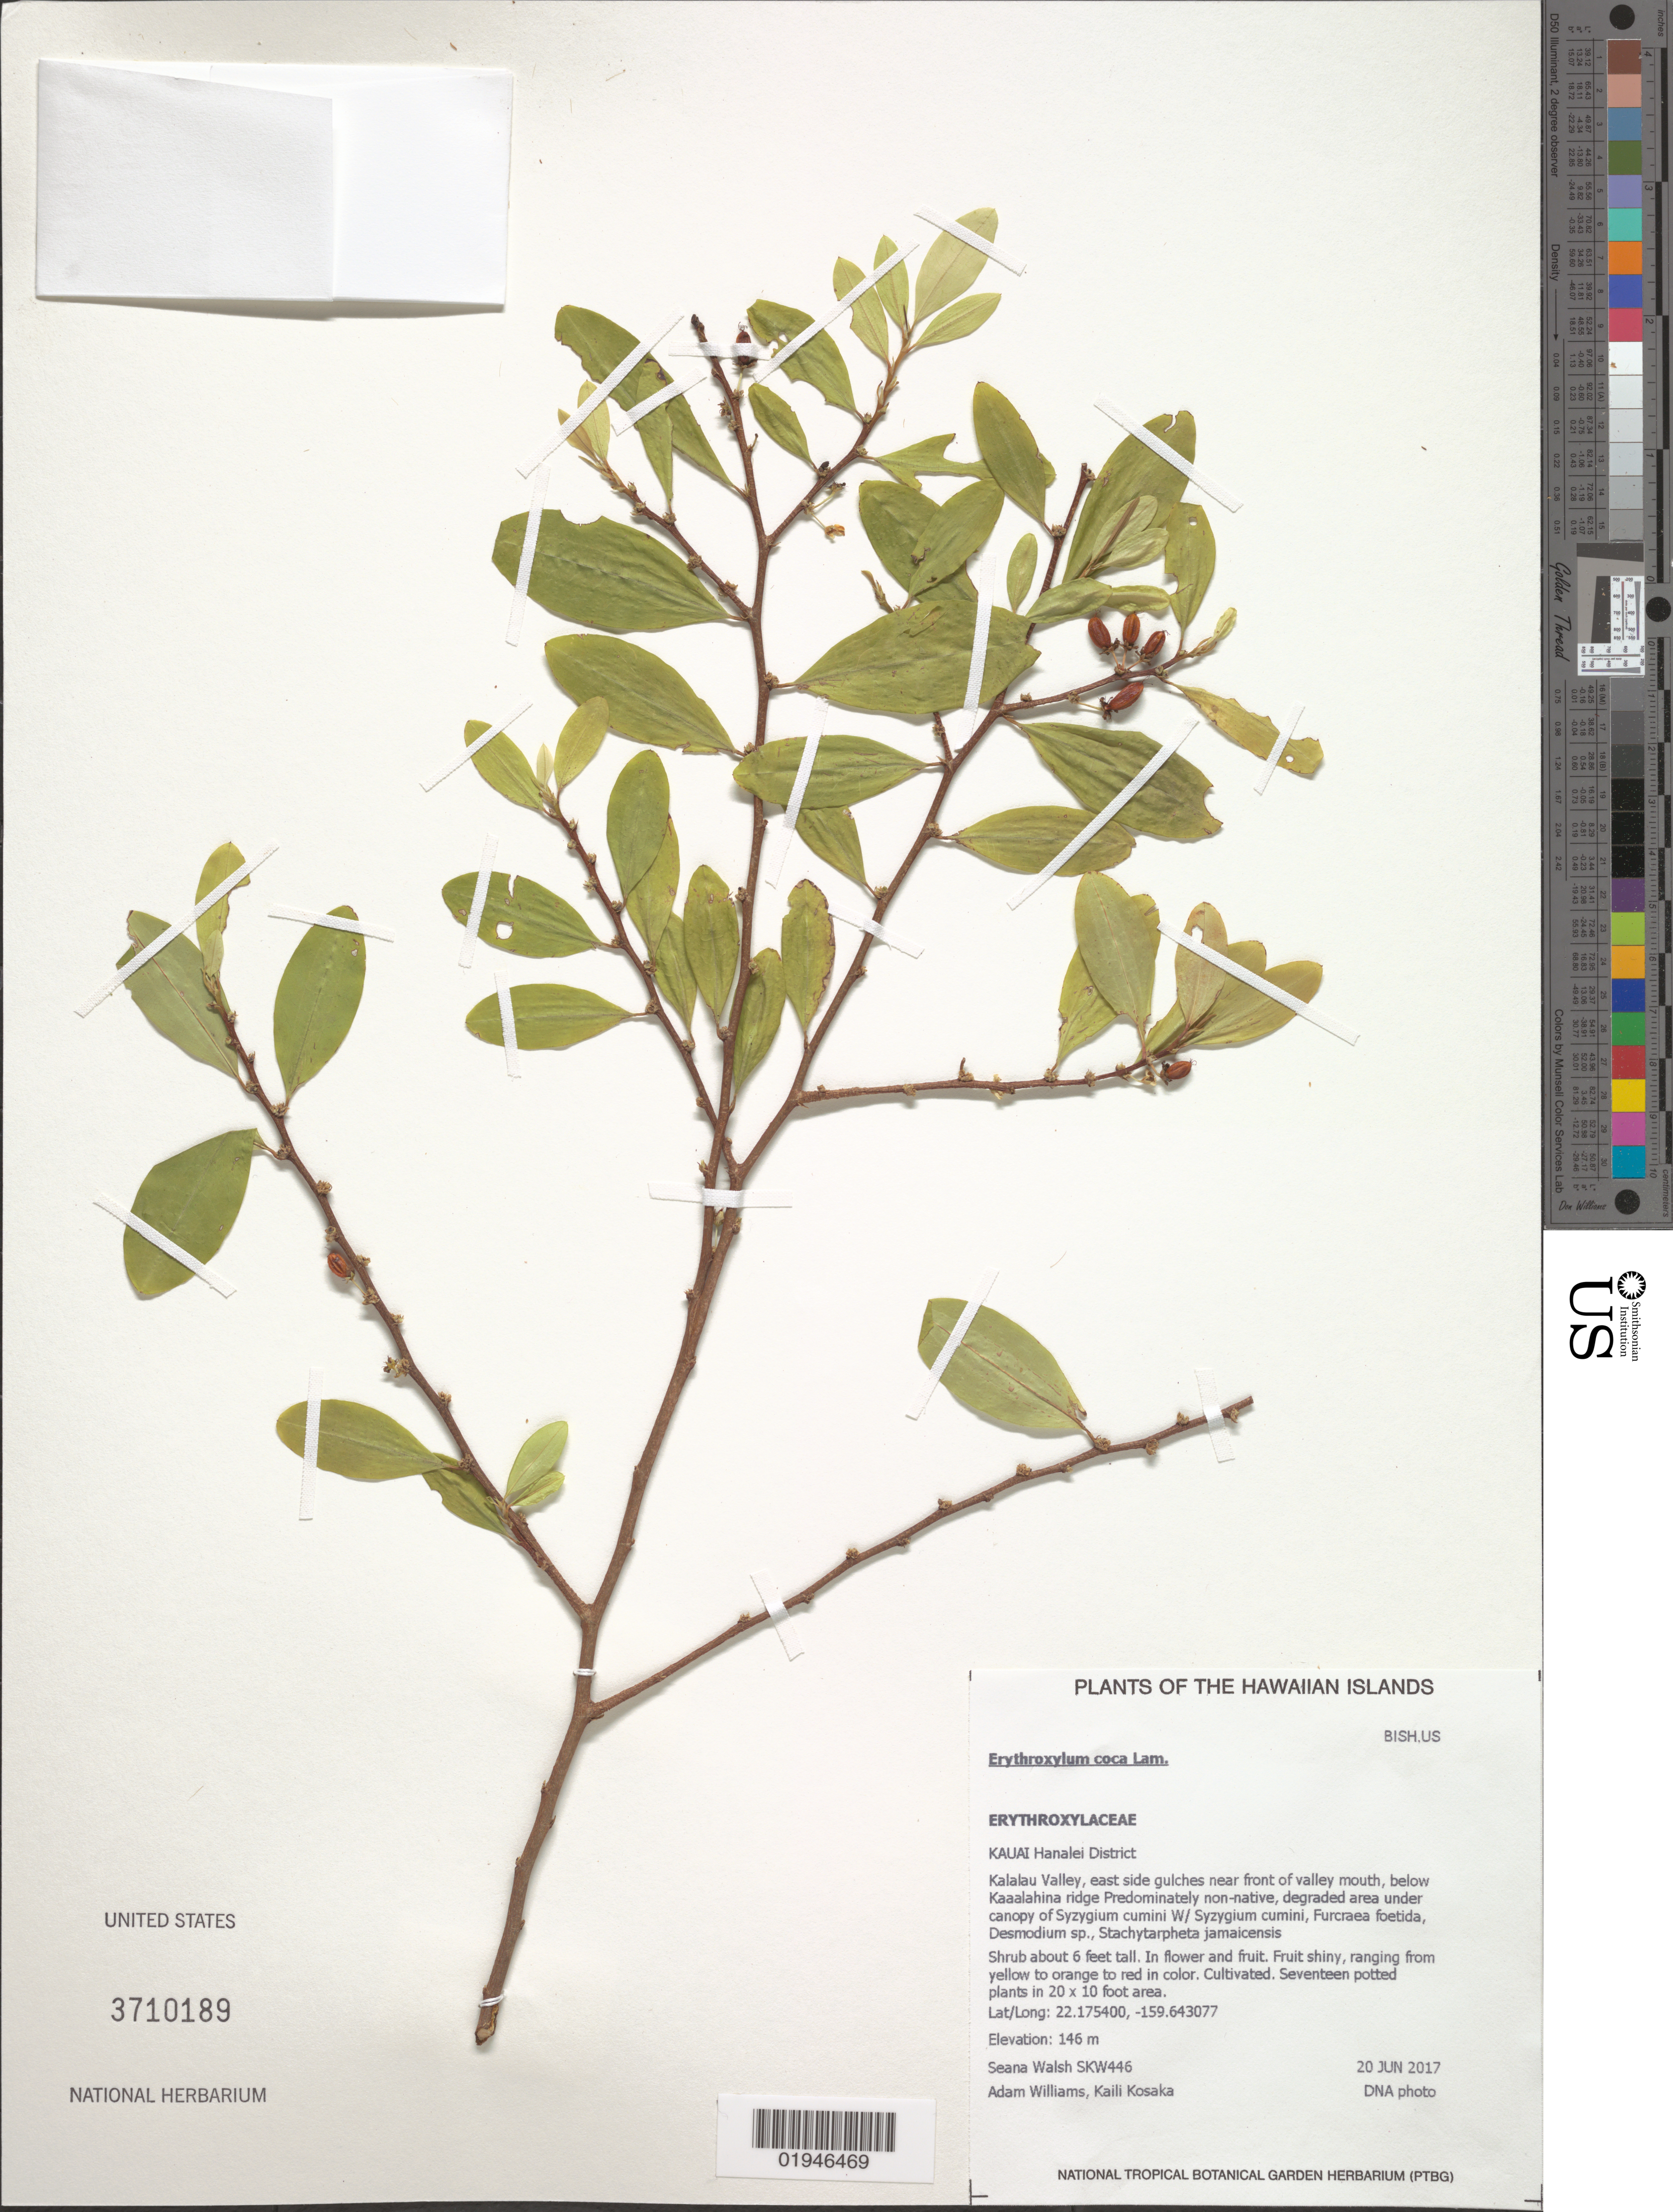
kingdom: Plantae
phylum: Tracheophyta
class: Magnoliopsida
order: Malpighiales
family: Erythroxylaceae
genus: Erythroxylum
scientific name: Erythroxylum coca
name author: Lam.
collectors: S. Walsh, A. Williams & K. Kosaka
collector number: SKW446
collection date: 2017-06-20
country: United States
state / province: Hawaii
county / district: Kauai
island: Kaua'i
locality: Hanalei District, Kalalau Valley, east side gulches near front of valley mouth, below Kaaalahina ridge.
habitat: Non-native, degraded area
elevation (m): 146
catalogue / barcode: US 3710189